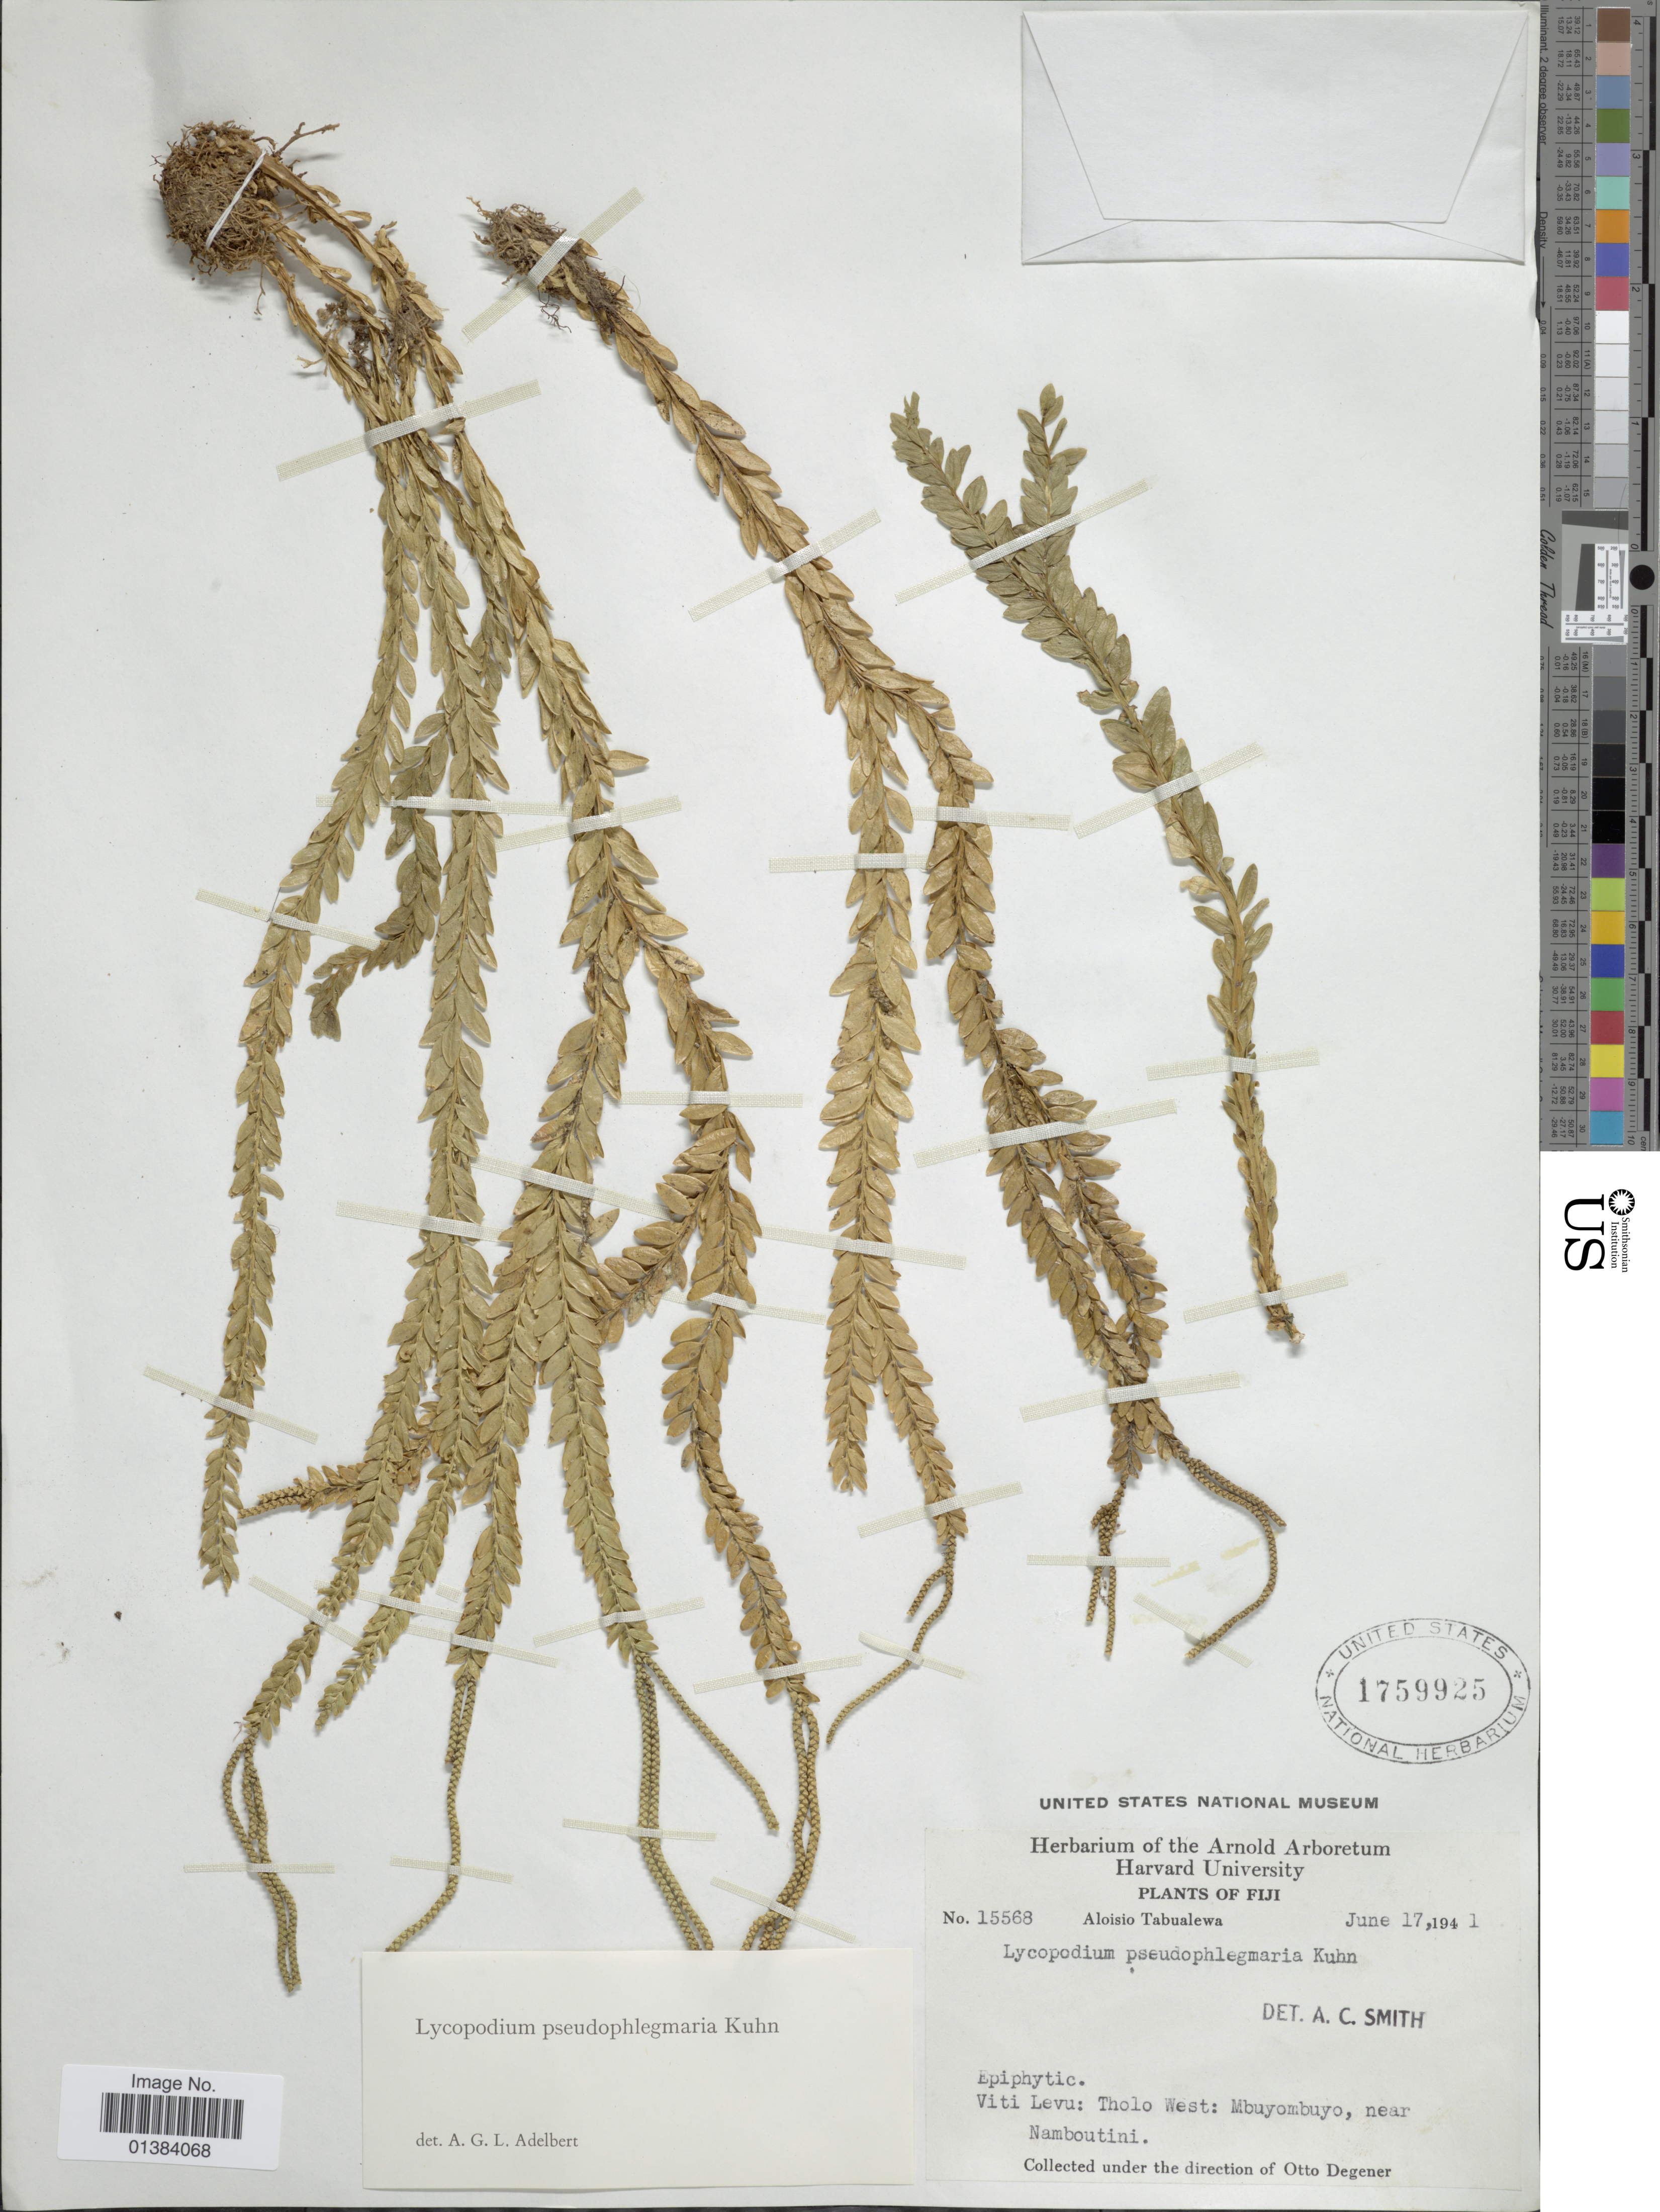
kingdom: Plantae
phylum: Tracheophyta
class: Lycopodiopsida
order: Lycopodiales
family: Lycopodiaceae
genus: Phlegmariurus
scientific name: Phlegmariurus phlegmarioides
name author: (Gaudich.) A. R. Field & Bostock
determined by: Field, A. R.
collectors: A. Tabualewa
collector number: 15568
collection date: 1941-06-17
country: Fiji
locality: Viti Levu: Tholo West: Mbuyombuyo, near Namboutini.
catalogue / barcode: US 1759925